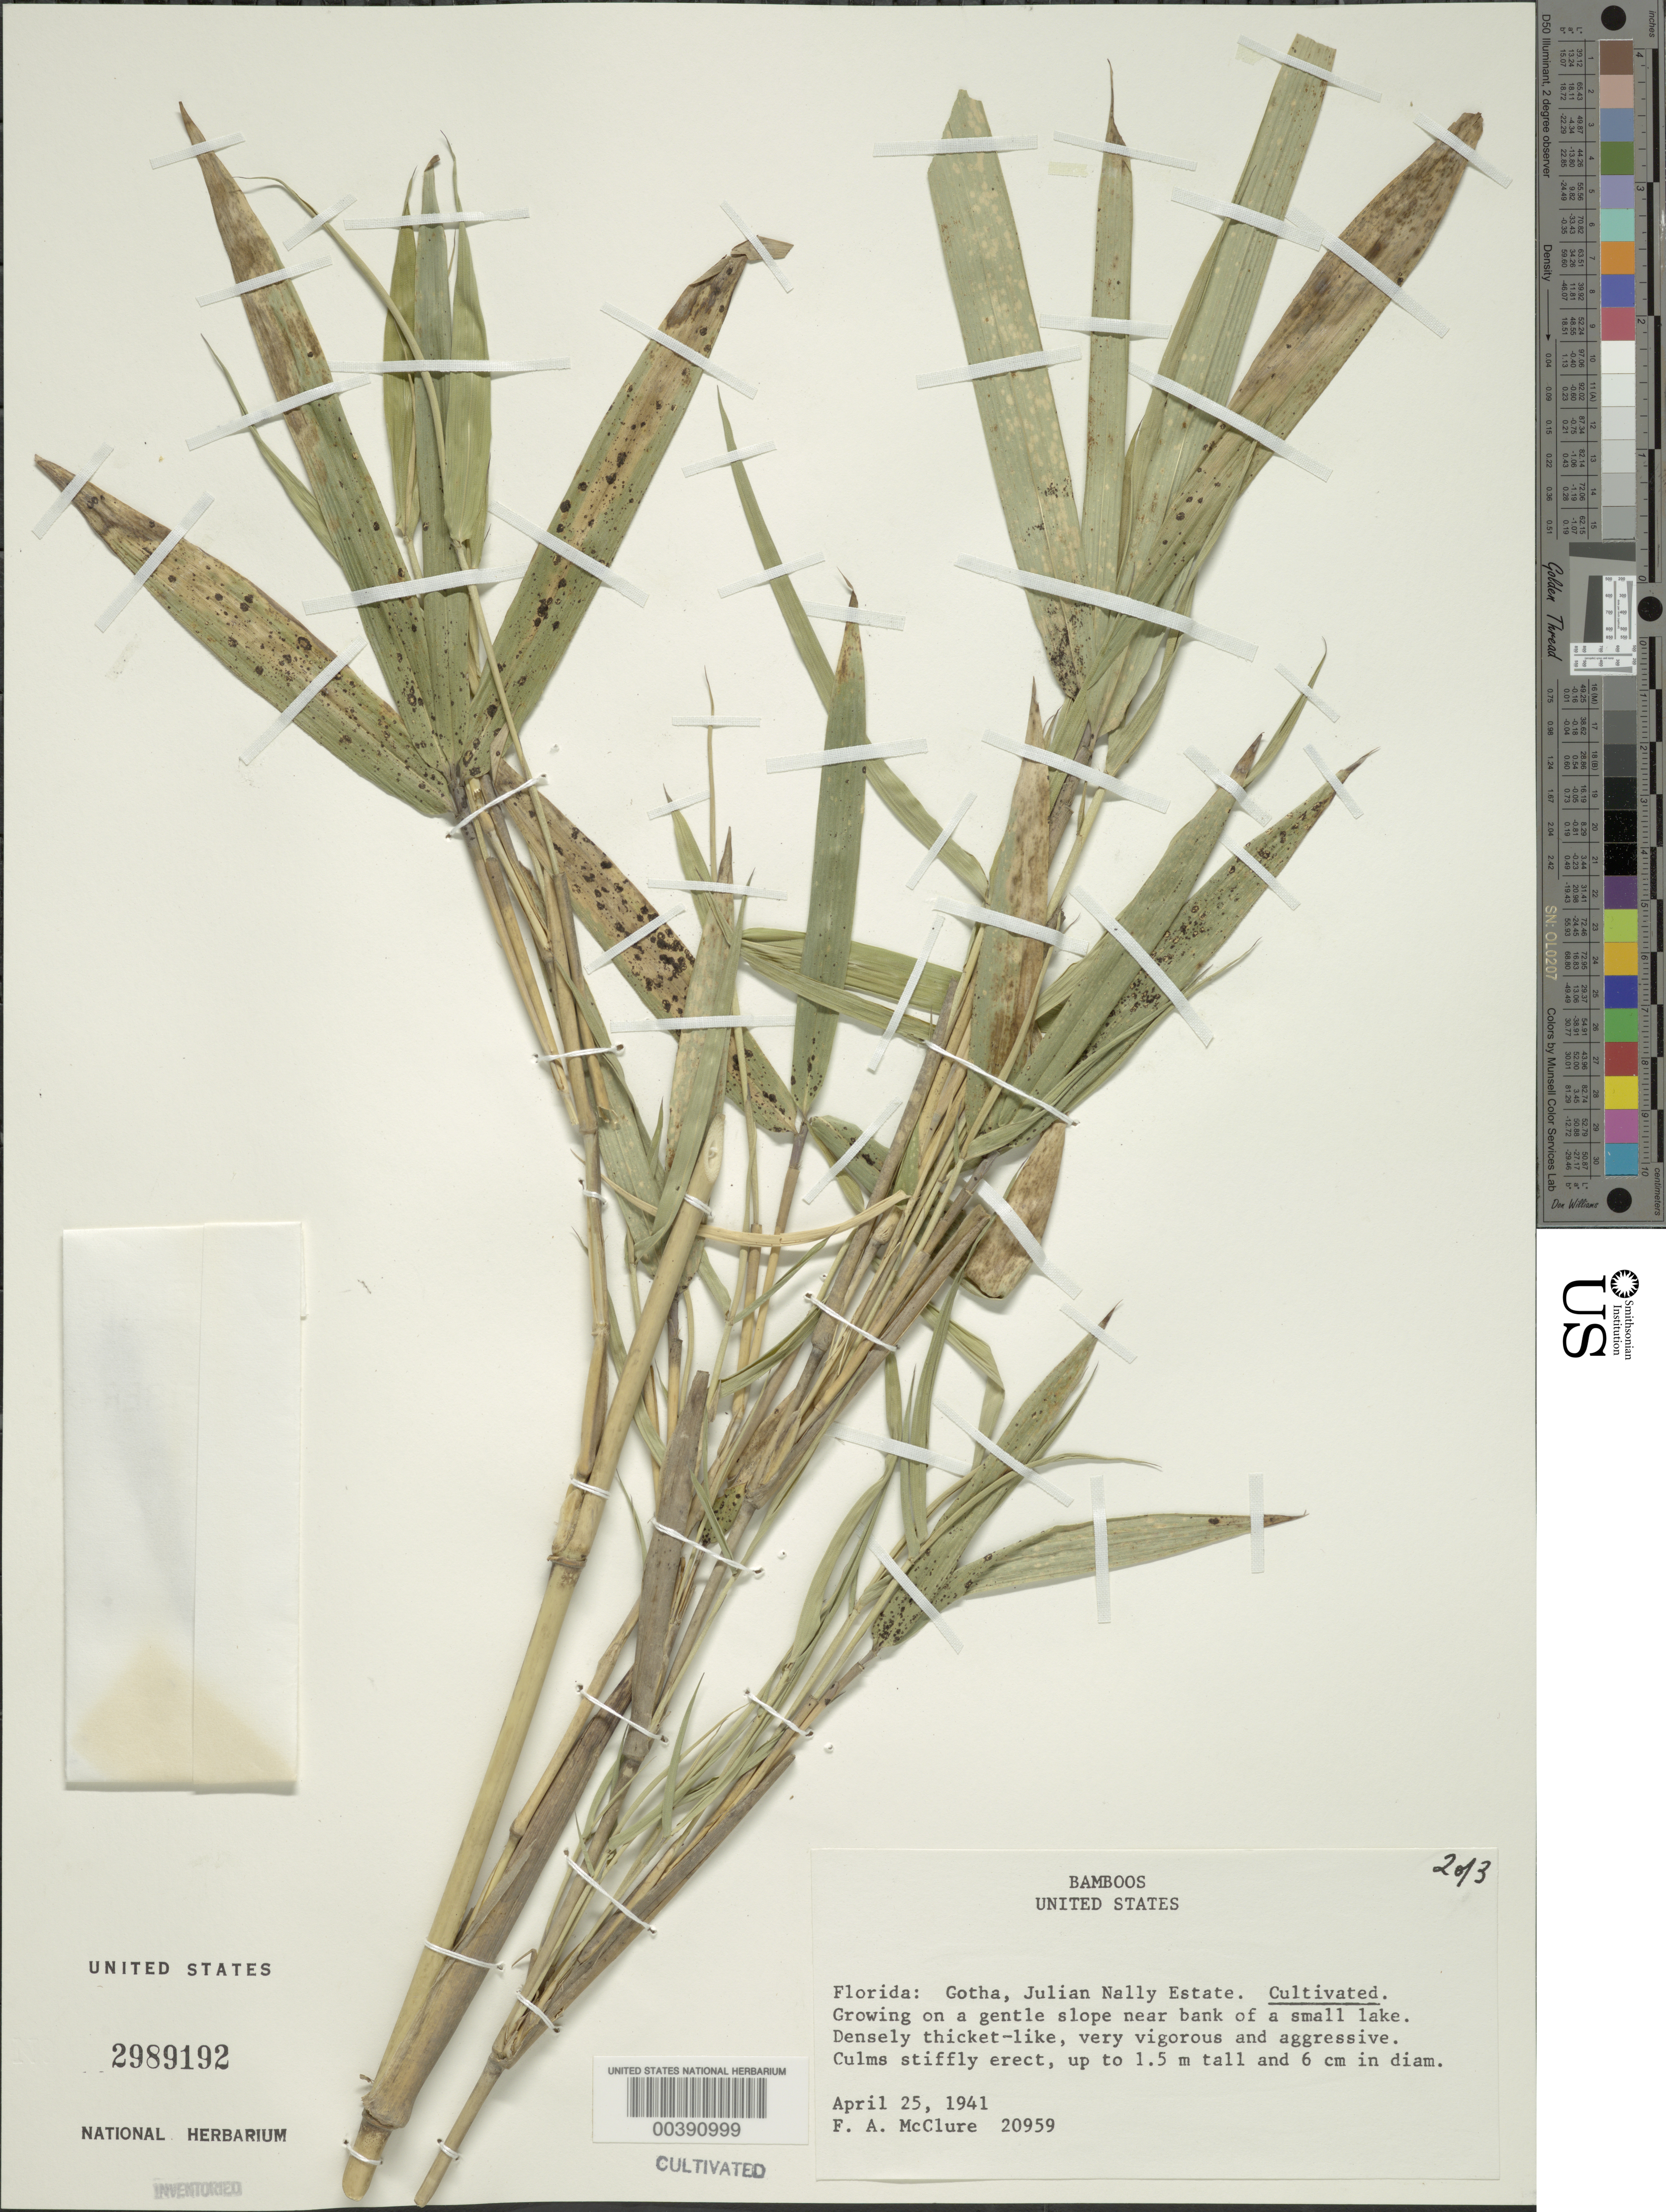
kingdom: Plantae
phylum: Tracheophyta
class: Liliopsida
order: Poales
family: Poaceae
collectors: F. A. McClure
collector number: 20959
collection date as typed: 25 Apr 1941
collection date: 1941-04-25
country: United States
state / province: Florida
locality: Gotha, Julian Nally Estate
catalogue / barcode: US 2989192